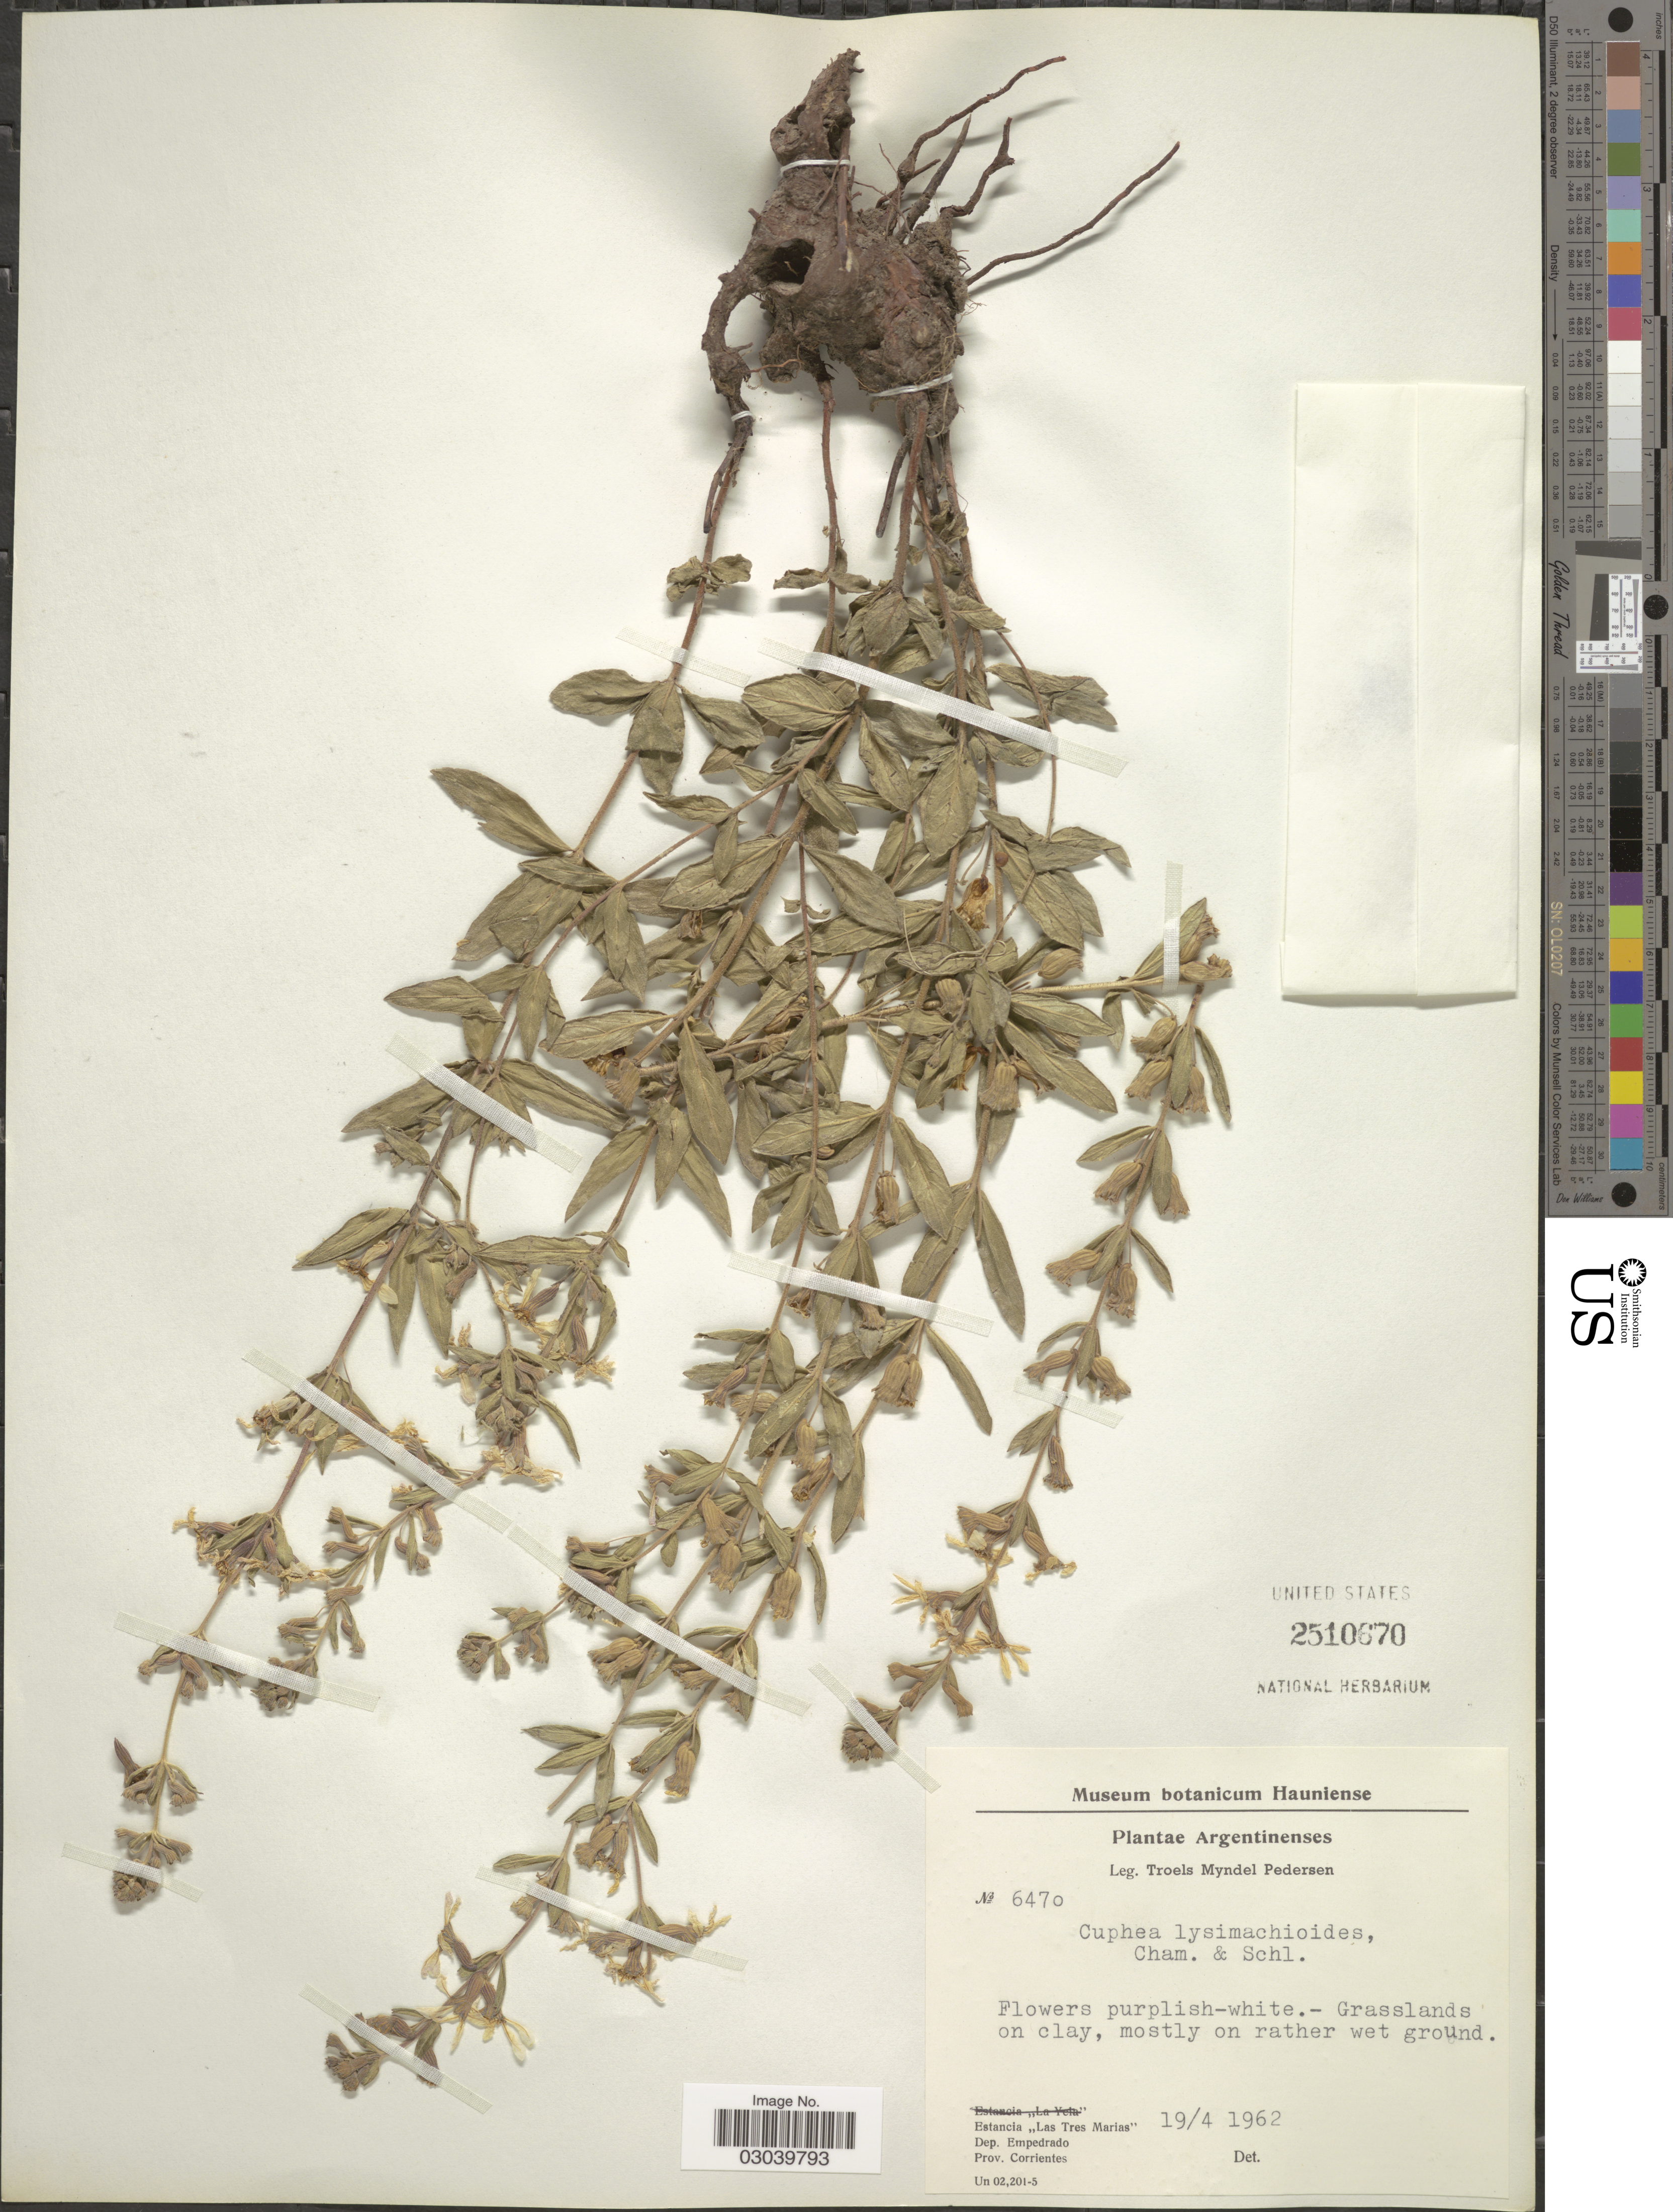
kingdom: Plantae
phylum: Tracheophyta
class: Magnoliopsida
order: Myrtales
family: Lythraceae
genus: Cuphea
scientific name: Cuphea lysimachioides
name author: Cham. & Schltdl.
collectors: T. Pederson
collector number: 6470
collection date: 1962-04-19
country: Argentina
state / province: Corrientes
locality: Estancia "Las Tres Marias". Dep. Empedrado.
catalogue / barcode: US 2510670